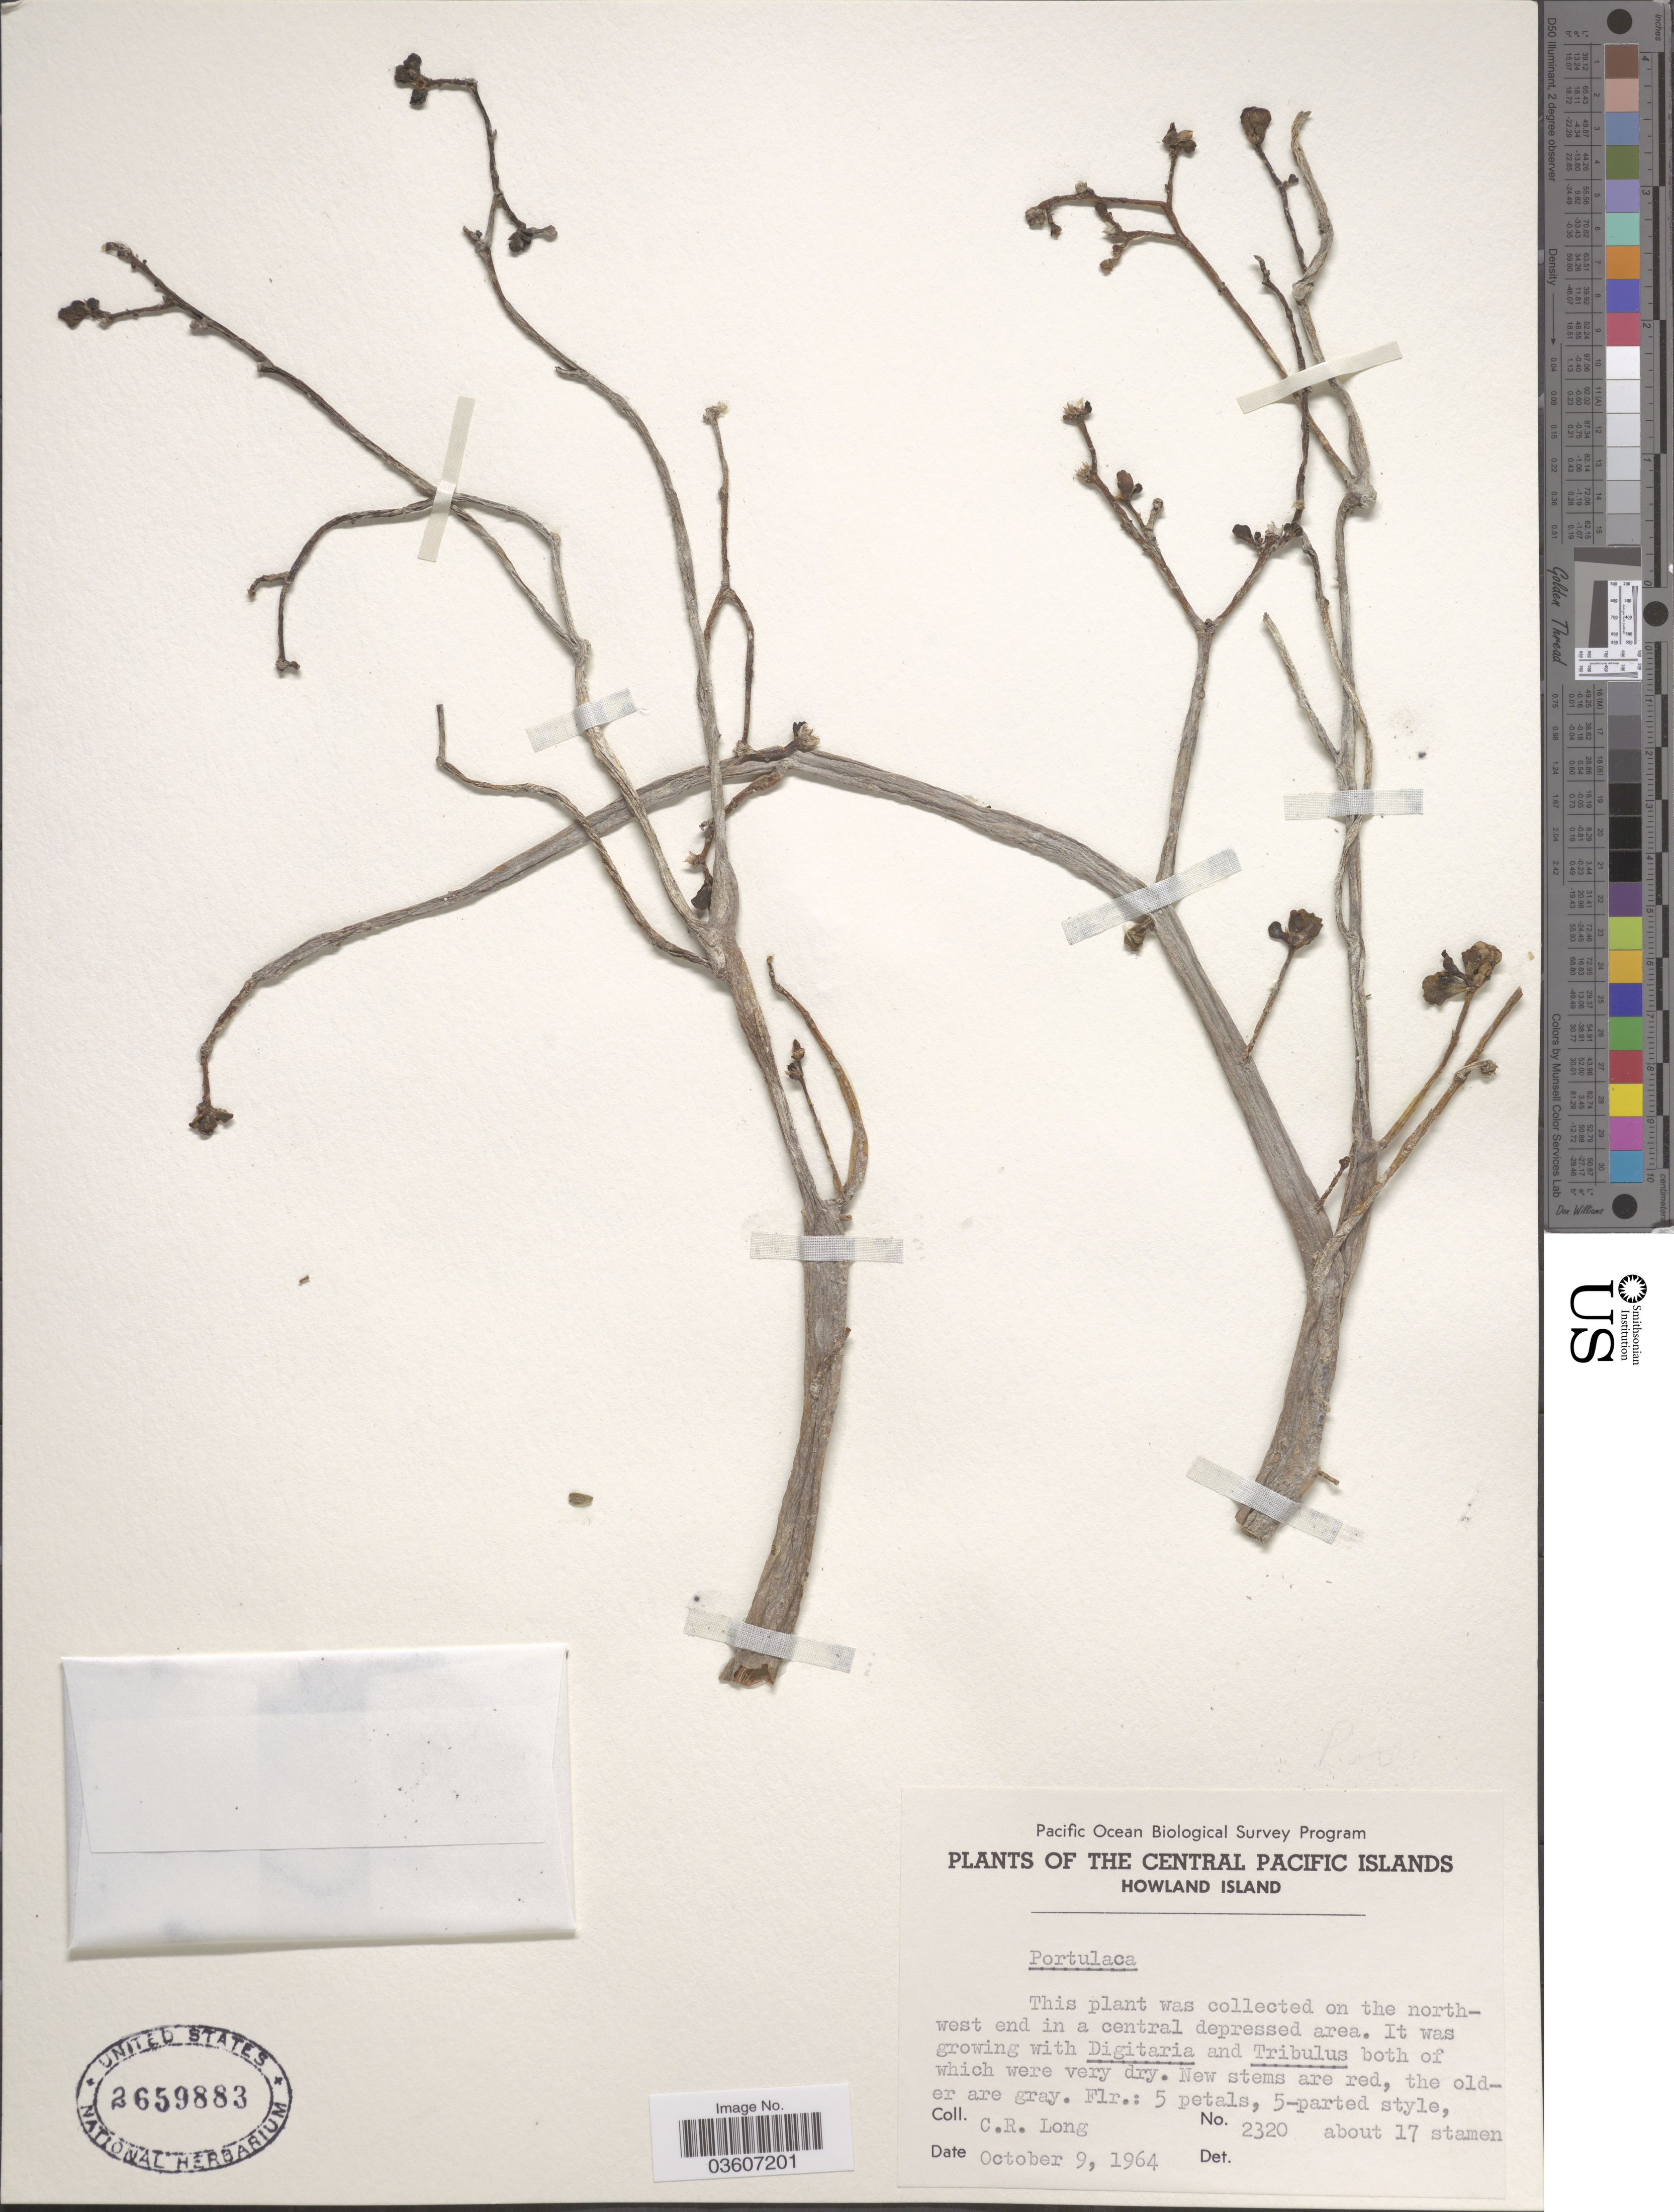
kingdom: Plantae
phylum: Tracheophyta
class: Magnoliopsida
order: Caryophyllales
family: Portulacaceae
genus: Portulaca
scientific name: Portulaca sp.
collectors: C. R. Long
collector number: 2320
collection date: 1964-10-09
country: U.S. Administered Pacific Islands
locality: The Central Pacific Islands. Howland Island. Northwest end in a central depressed area.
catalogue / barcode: US 2659883